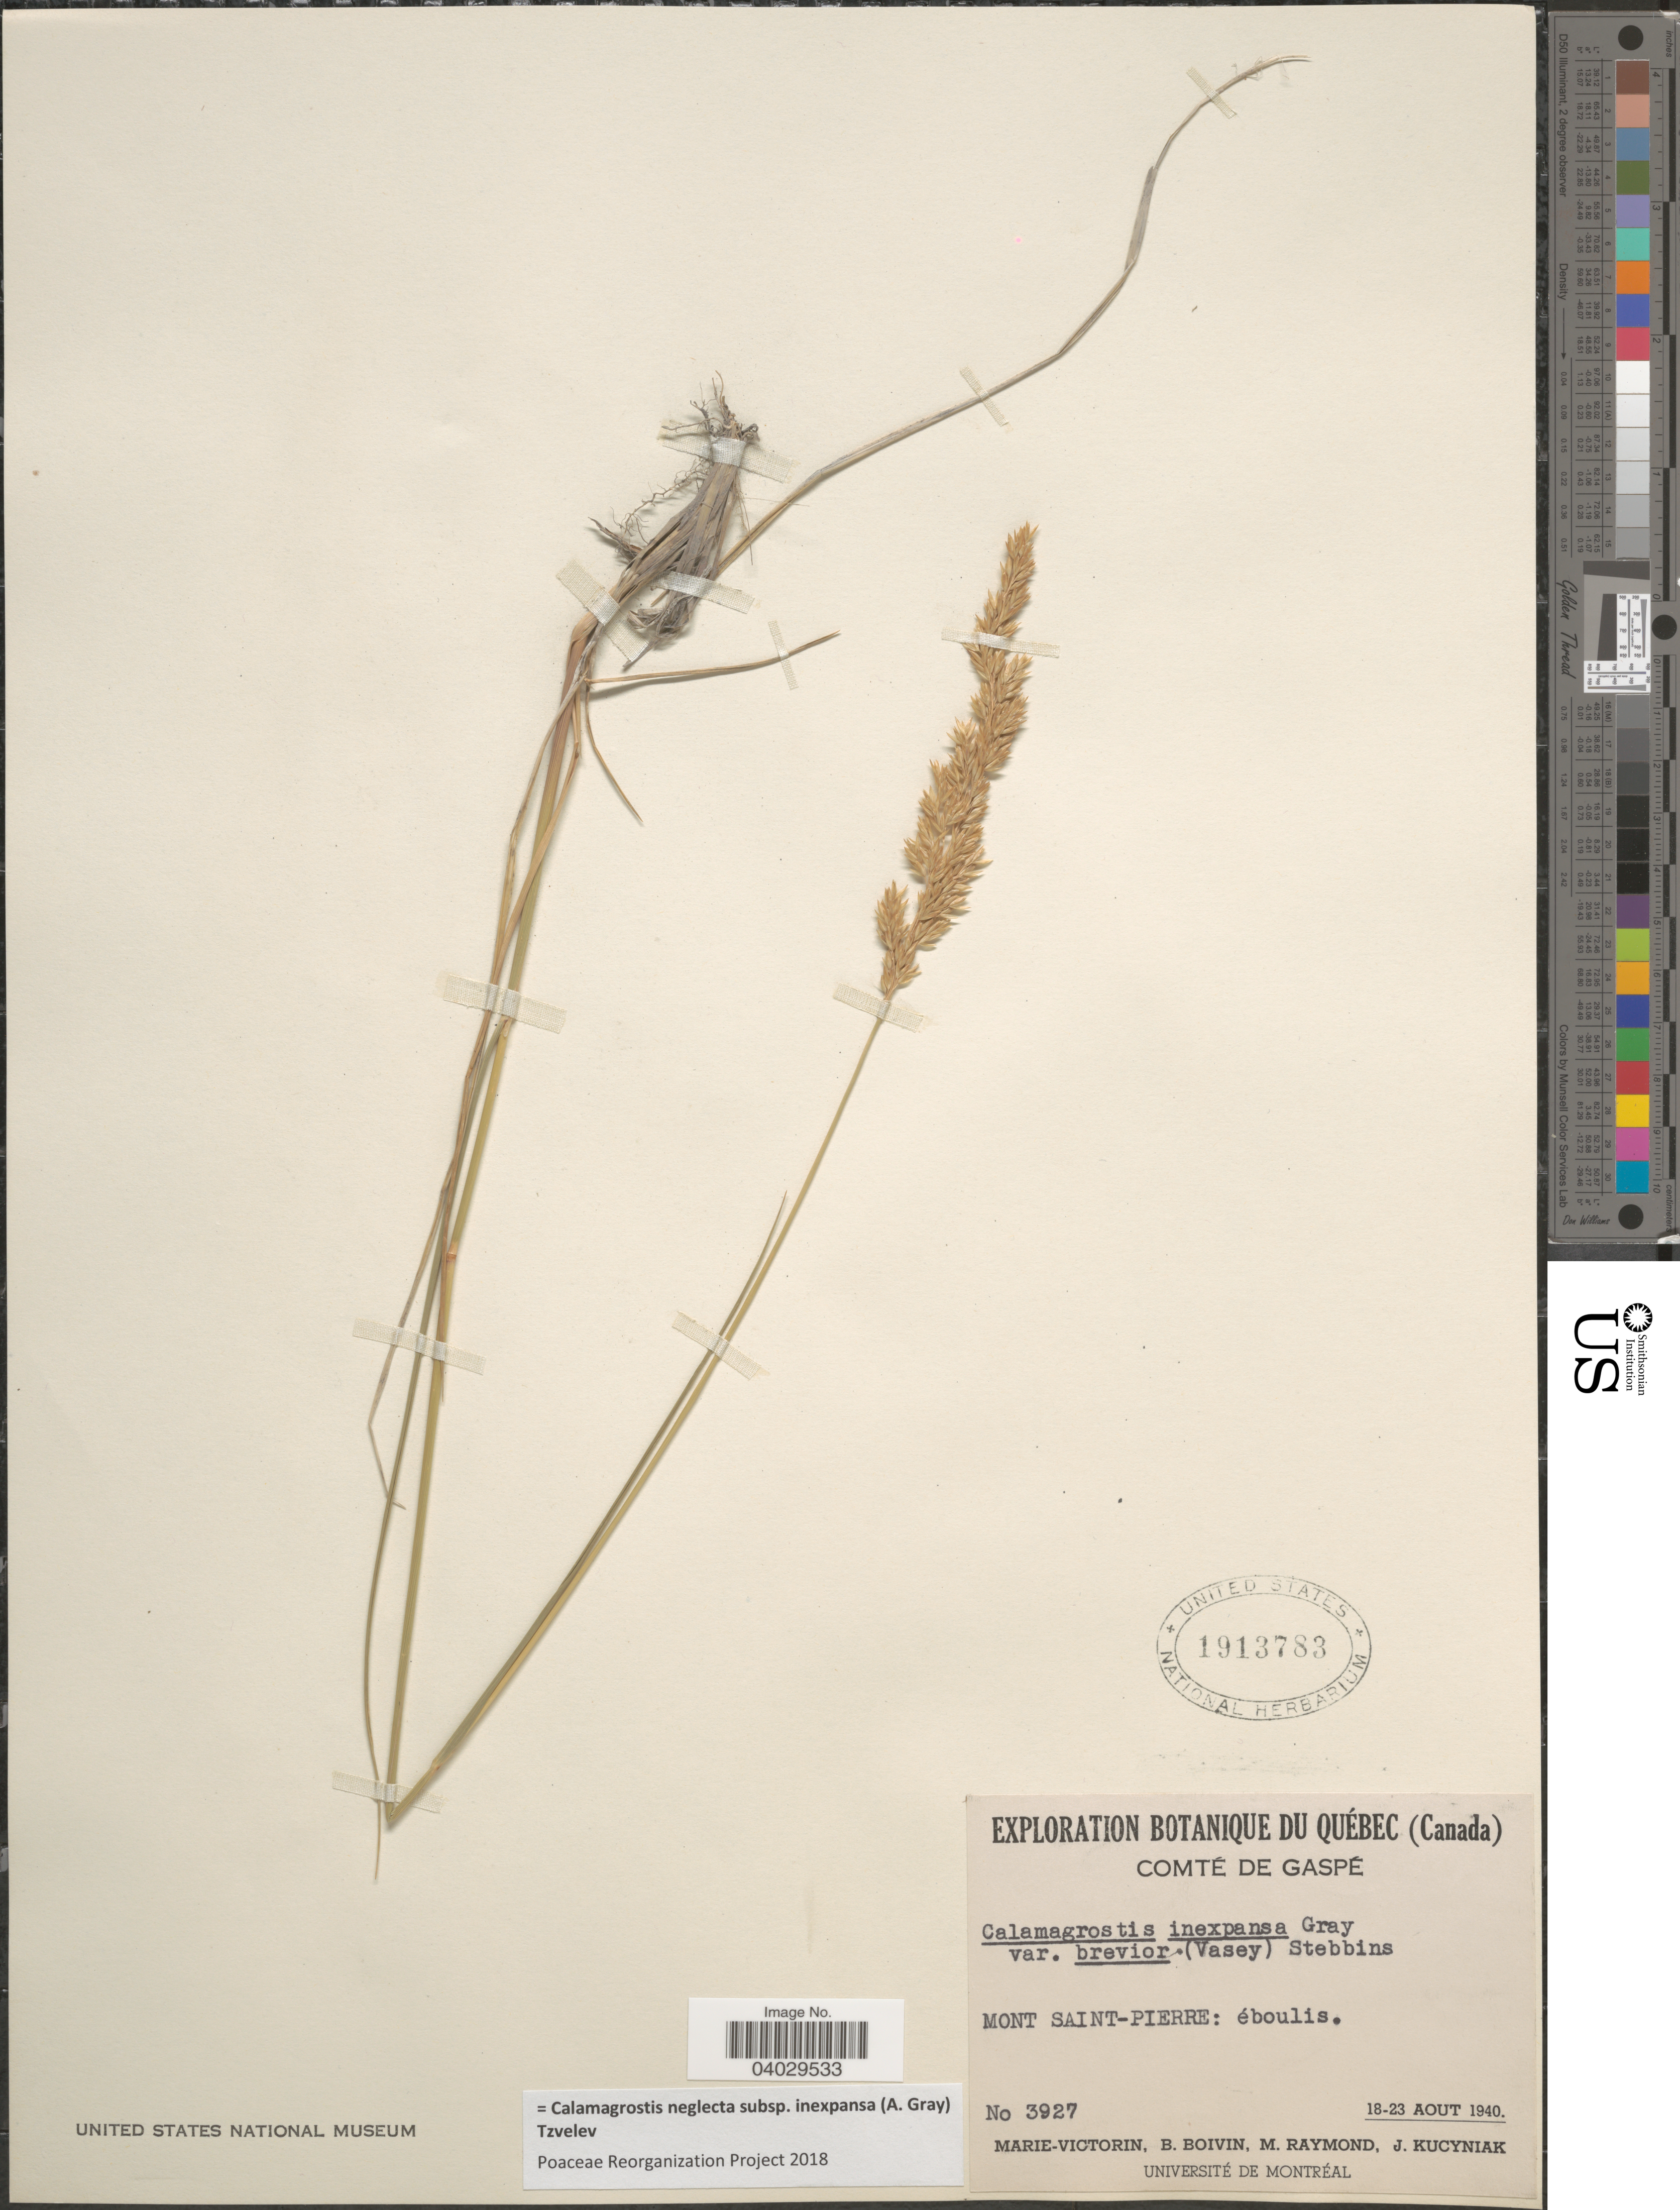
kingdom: Plantae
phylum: Tracheophyta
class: Liliopsida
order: Poales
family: Poaceae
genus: Calamagrostis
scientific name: Calamagrostis neglecta subsp. inexpansa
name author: (A. Gray) Tzvelev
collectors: -. Marie-Victorin, J. R. B. Boivin, M. Raymond & J. Kucyniak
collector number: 3927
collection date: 1940-08-18/1940-08-23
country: Canada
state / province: Quebec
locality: Comté de Gaspé. Mont Saint-Pierre: éboulis.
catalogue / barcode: US 1913783